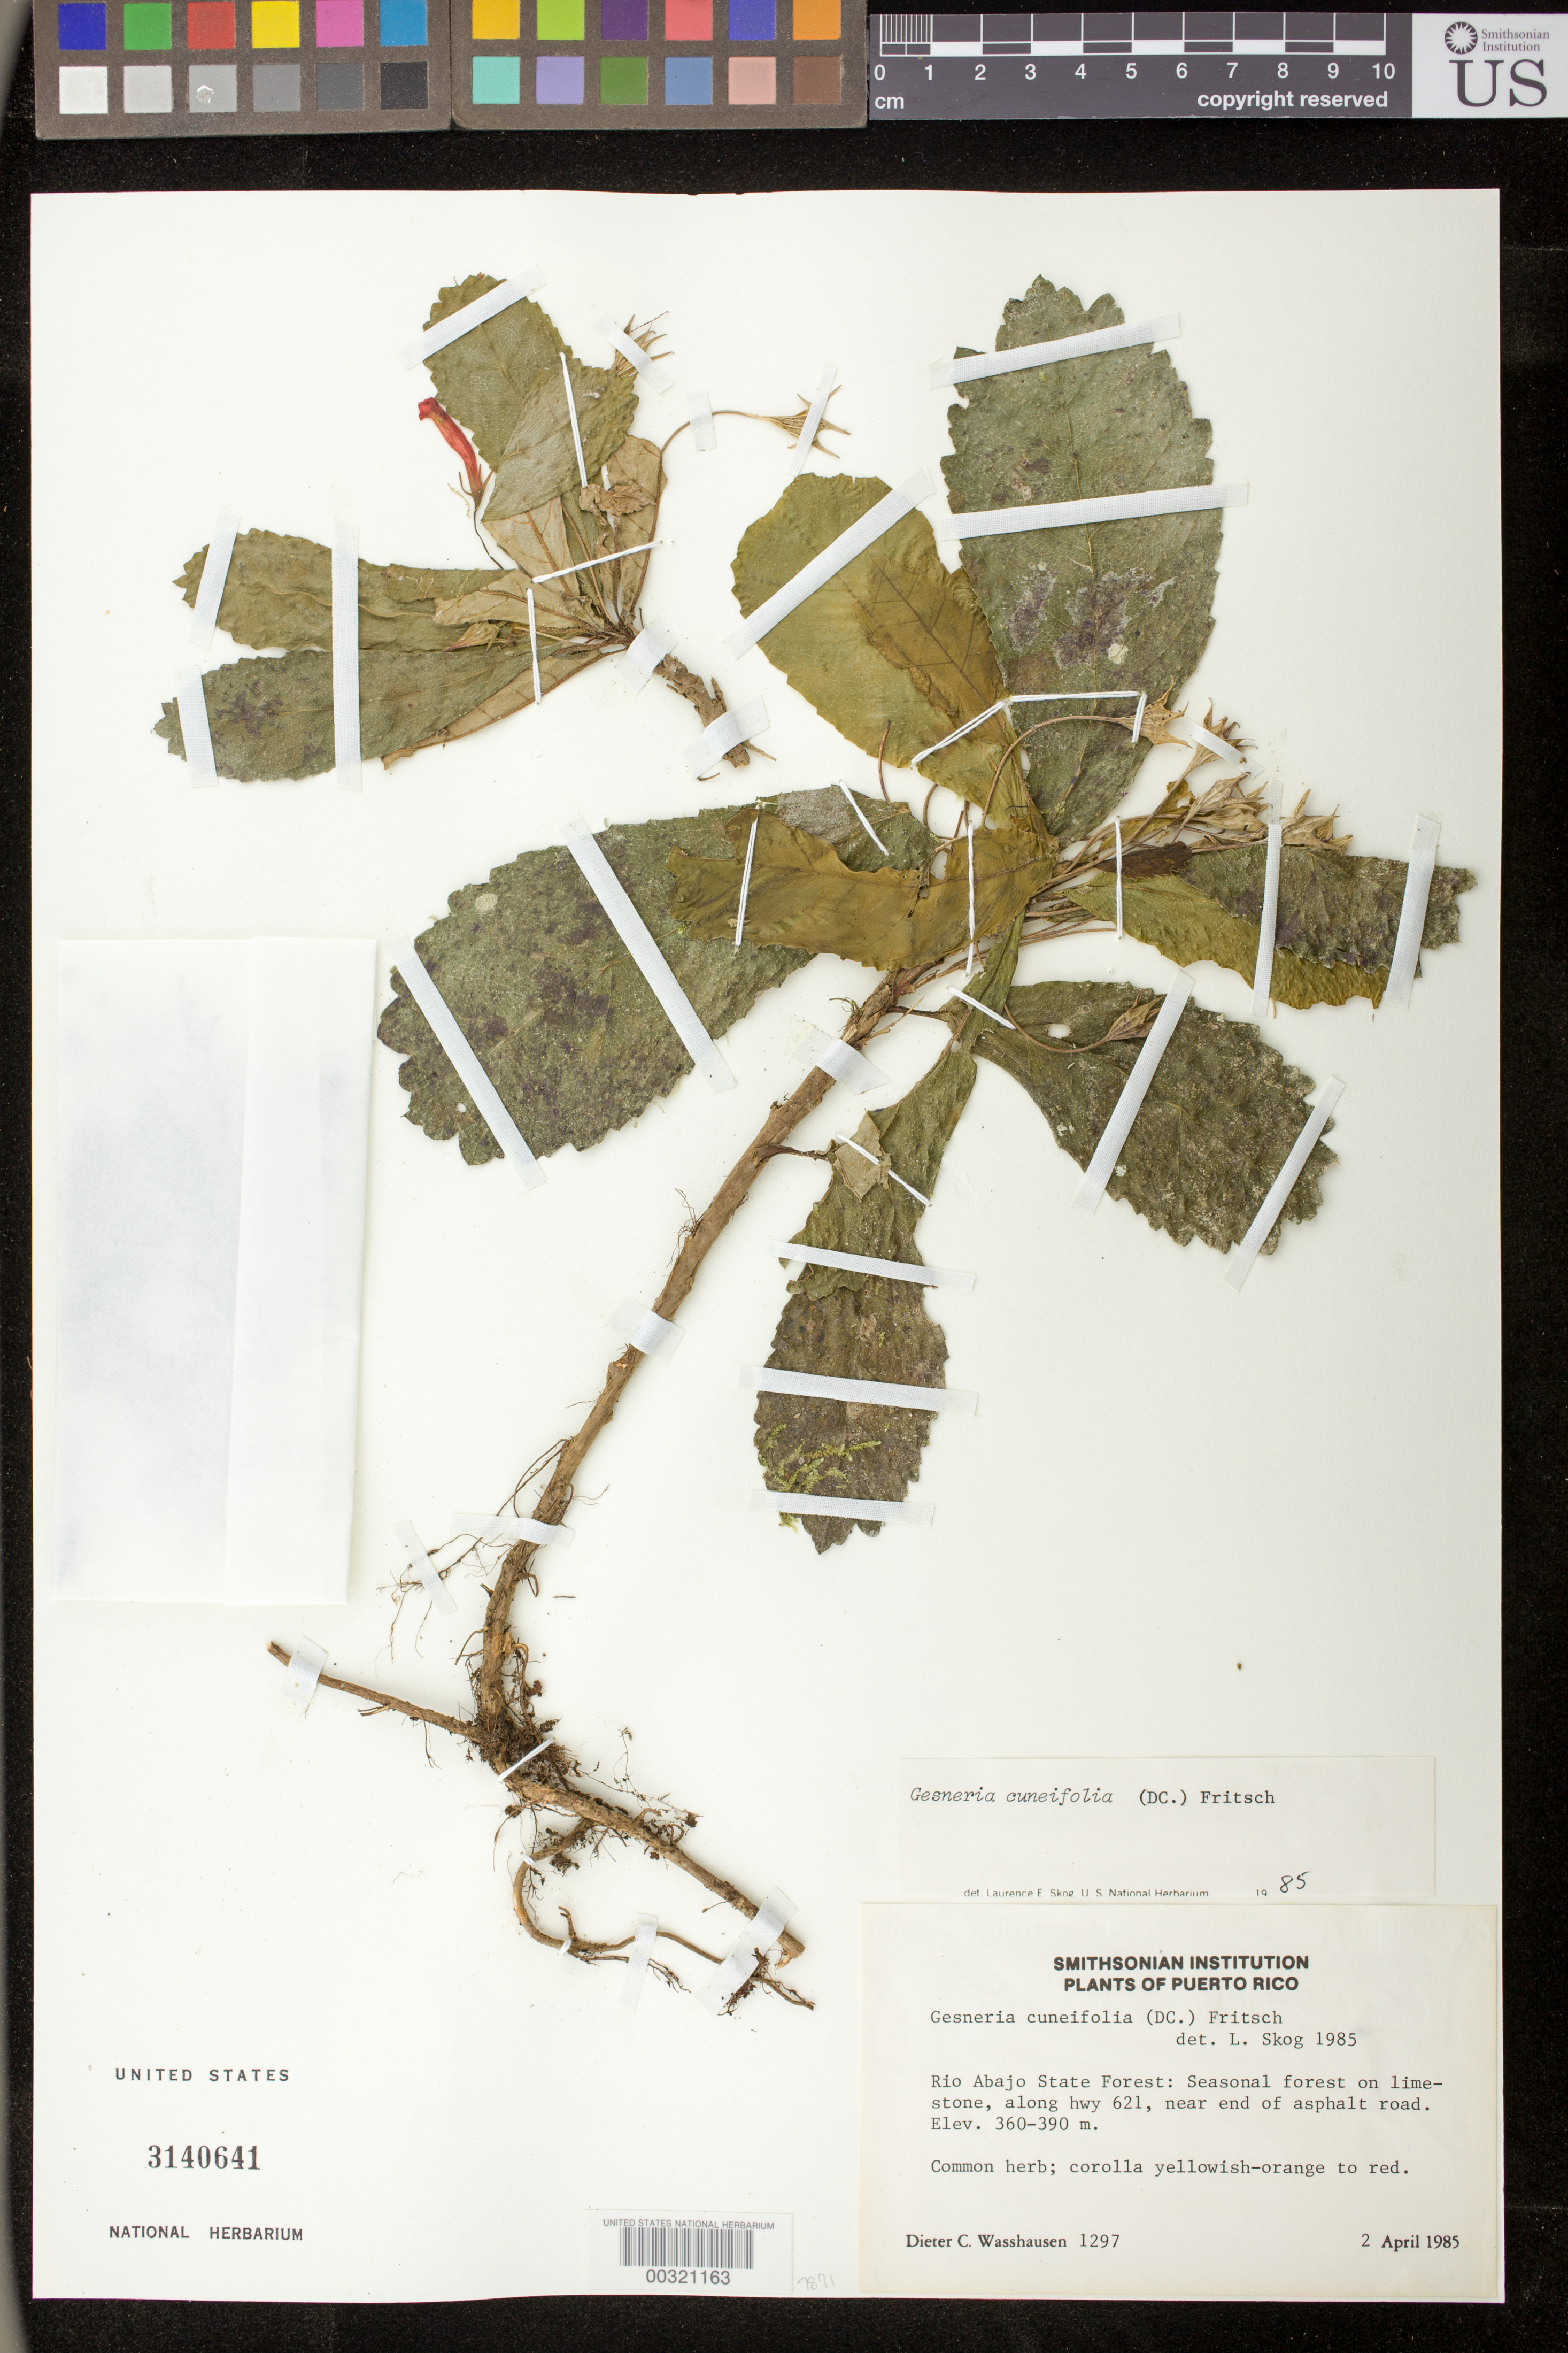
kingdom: Plantae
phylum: Tracheophyta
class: Magnoliopsida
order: Lamiales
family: Gesneriaceae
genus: Gesneria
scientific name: Gesneria cuneifolia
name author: (DC.) Fritsch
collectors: D. C. Wasshausen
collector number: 1297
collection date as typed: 02 Apr 1985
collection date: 1985-04-02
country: Puerto Rico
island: Puerto Rico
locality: Rio Abajo State Forest, along hwy 621, near end of asphalt road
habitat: Seasonal forest on limestone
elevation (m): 360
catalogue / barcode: US 3140641